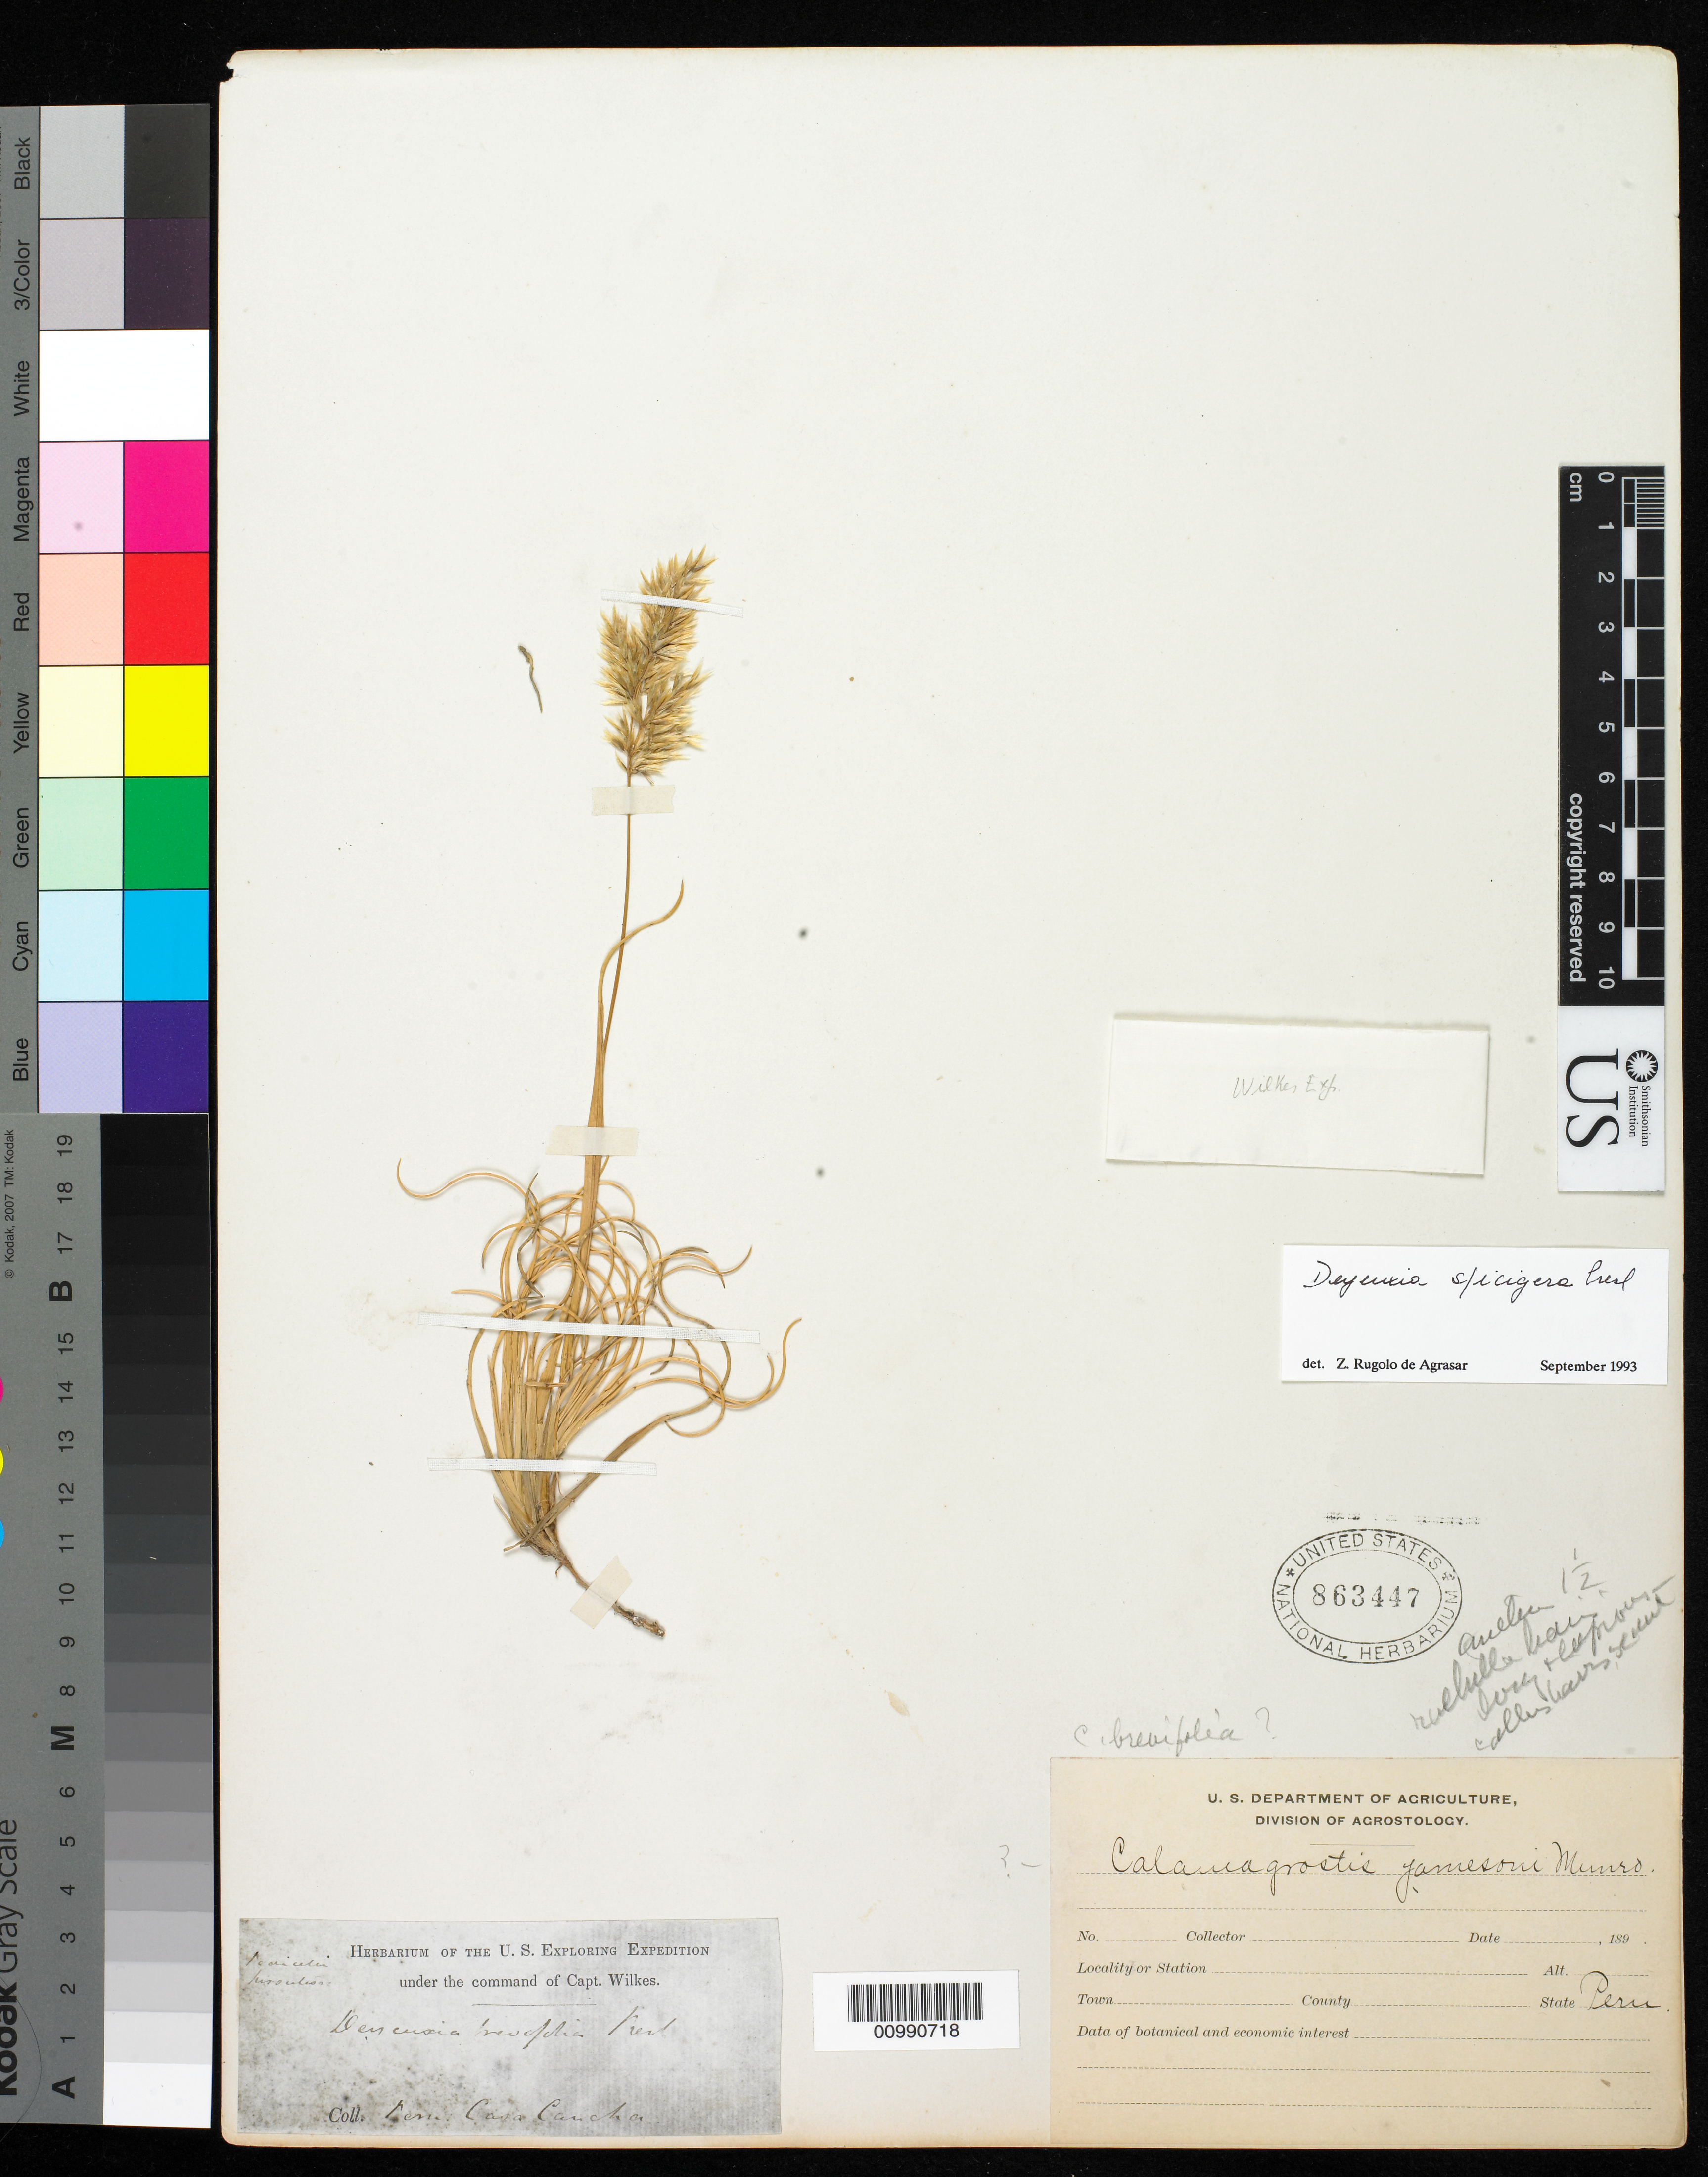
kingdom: Plantae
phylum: Tracheophyta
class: Liliopsida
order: Poales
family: Poaceae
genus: Cinnagrostis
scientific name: Cinnagrostis spicigera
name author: (J. Presl) P.M. Peterson et al.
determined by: Poaceae Reorganization Project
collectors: Wilkes Explor. Exped.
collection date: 1838/1842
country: Peru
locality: Casa Cancha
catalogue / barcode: US 863447